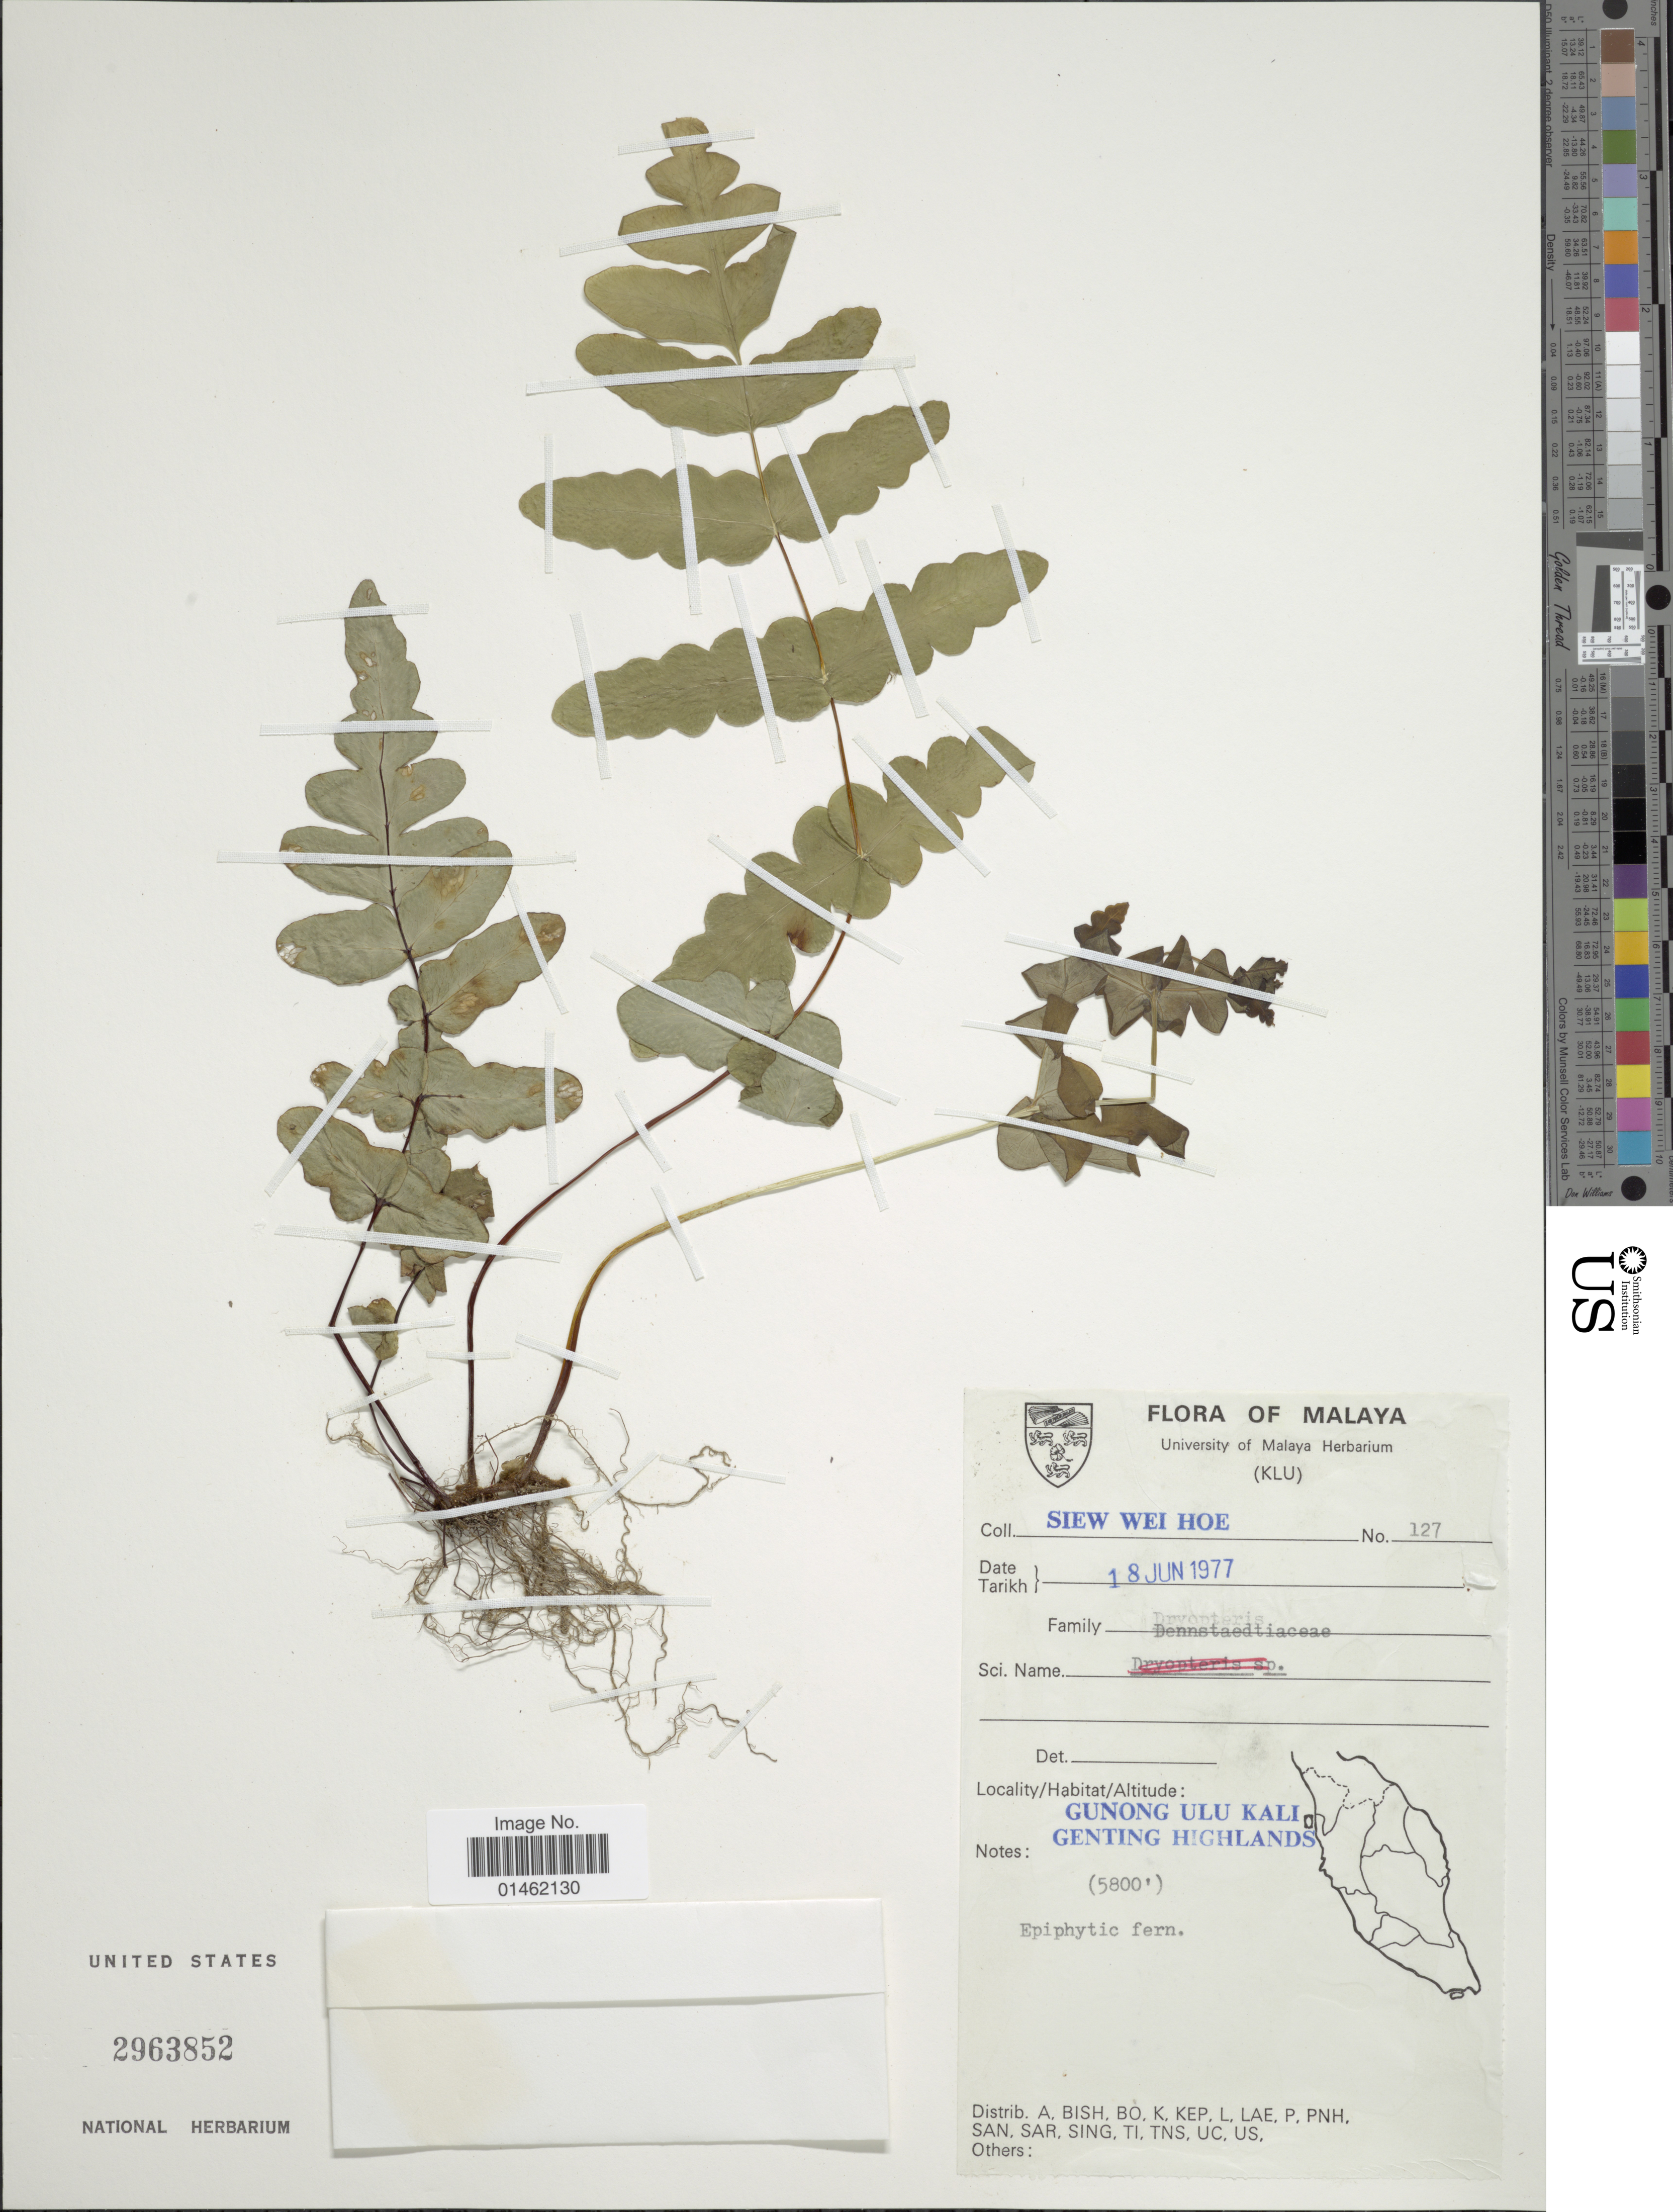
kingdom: Plantae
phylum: Tracheophyta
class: Polypodiopsida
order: Polypodiales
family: Dennstaedtiaceae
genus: Histiopteris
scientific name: Histiopteris sp.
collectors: S. Hoe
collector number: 127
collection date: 1977-06-18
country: Malaysia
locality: Malaya, Gunong Ulu Kali, Genting Highlands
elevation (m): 1768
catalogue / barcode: US 2963852